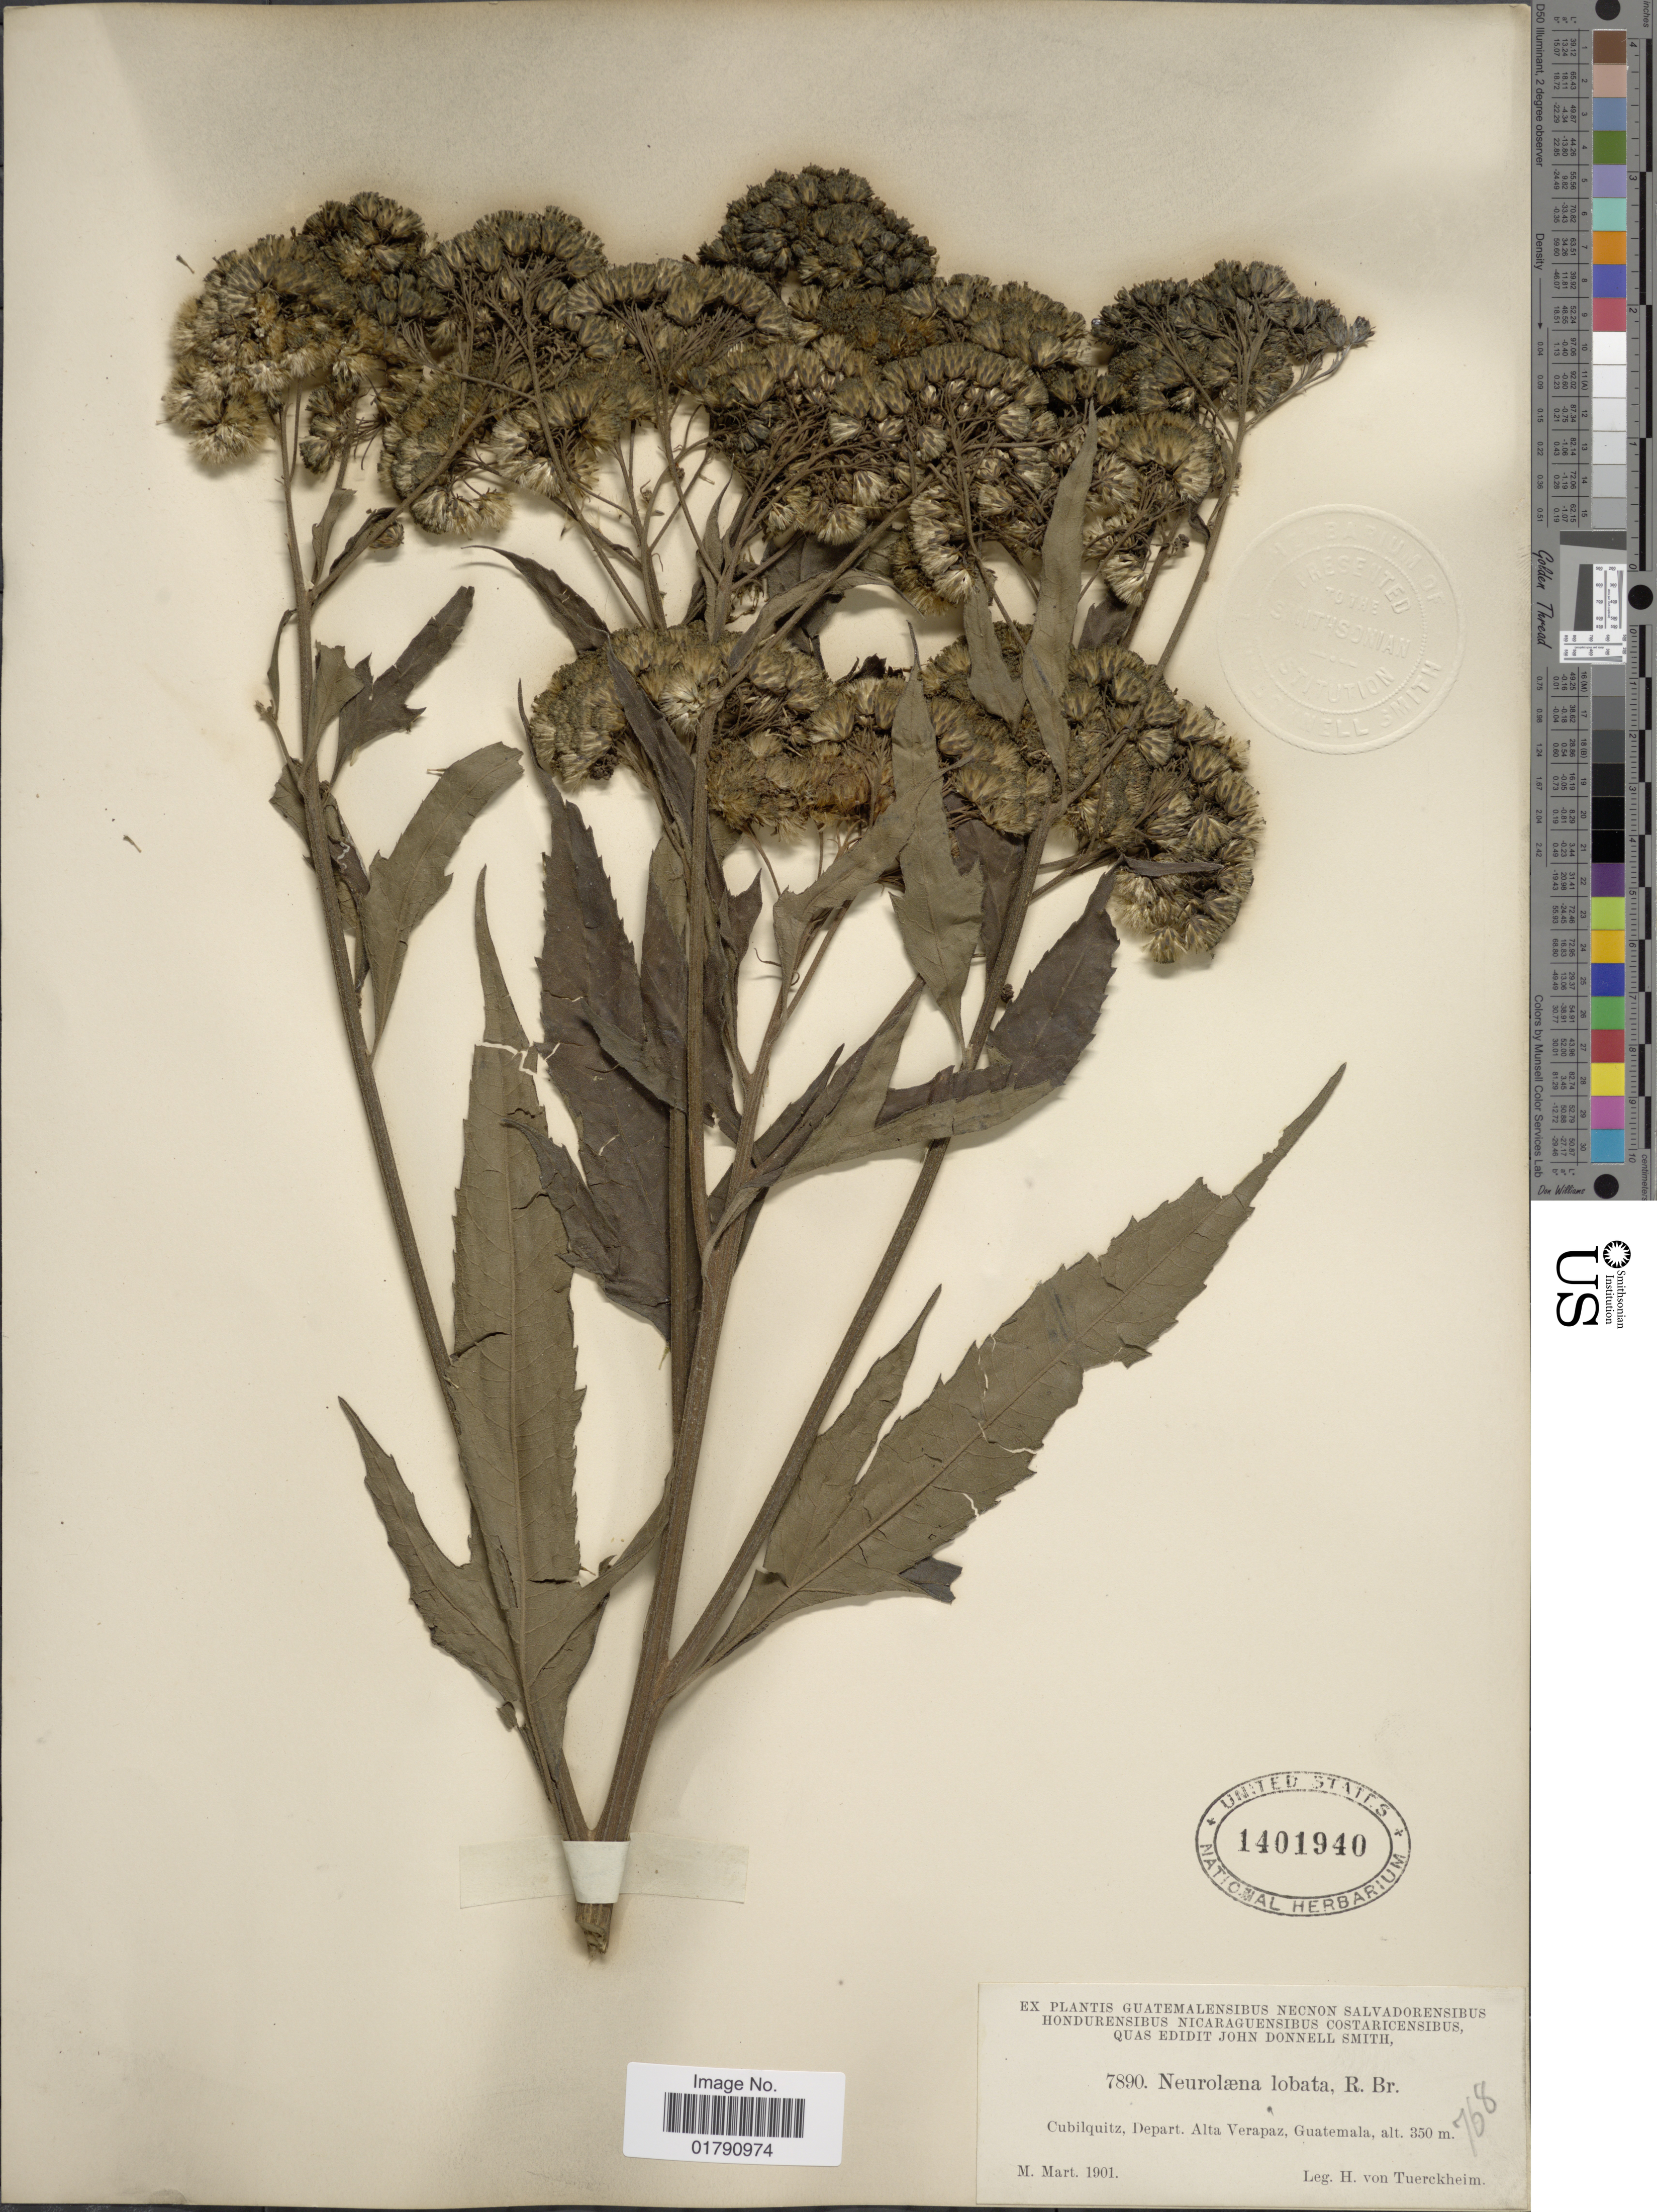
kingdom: Plantae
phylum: Tracheophyta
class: Magnoliopsida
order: Asterales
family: Asteraceae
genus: Neurolaena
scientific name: Neurolaena lobata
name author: (L.) R. Br. ex Cass.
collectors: H. von Türckheim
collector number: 7890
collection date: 1901-03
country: Guatemala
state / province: Alta Verapaz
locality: Cubilquitz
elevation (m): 350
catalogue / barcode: US 1401940